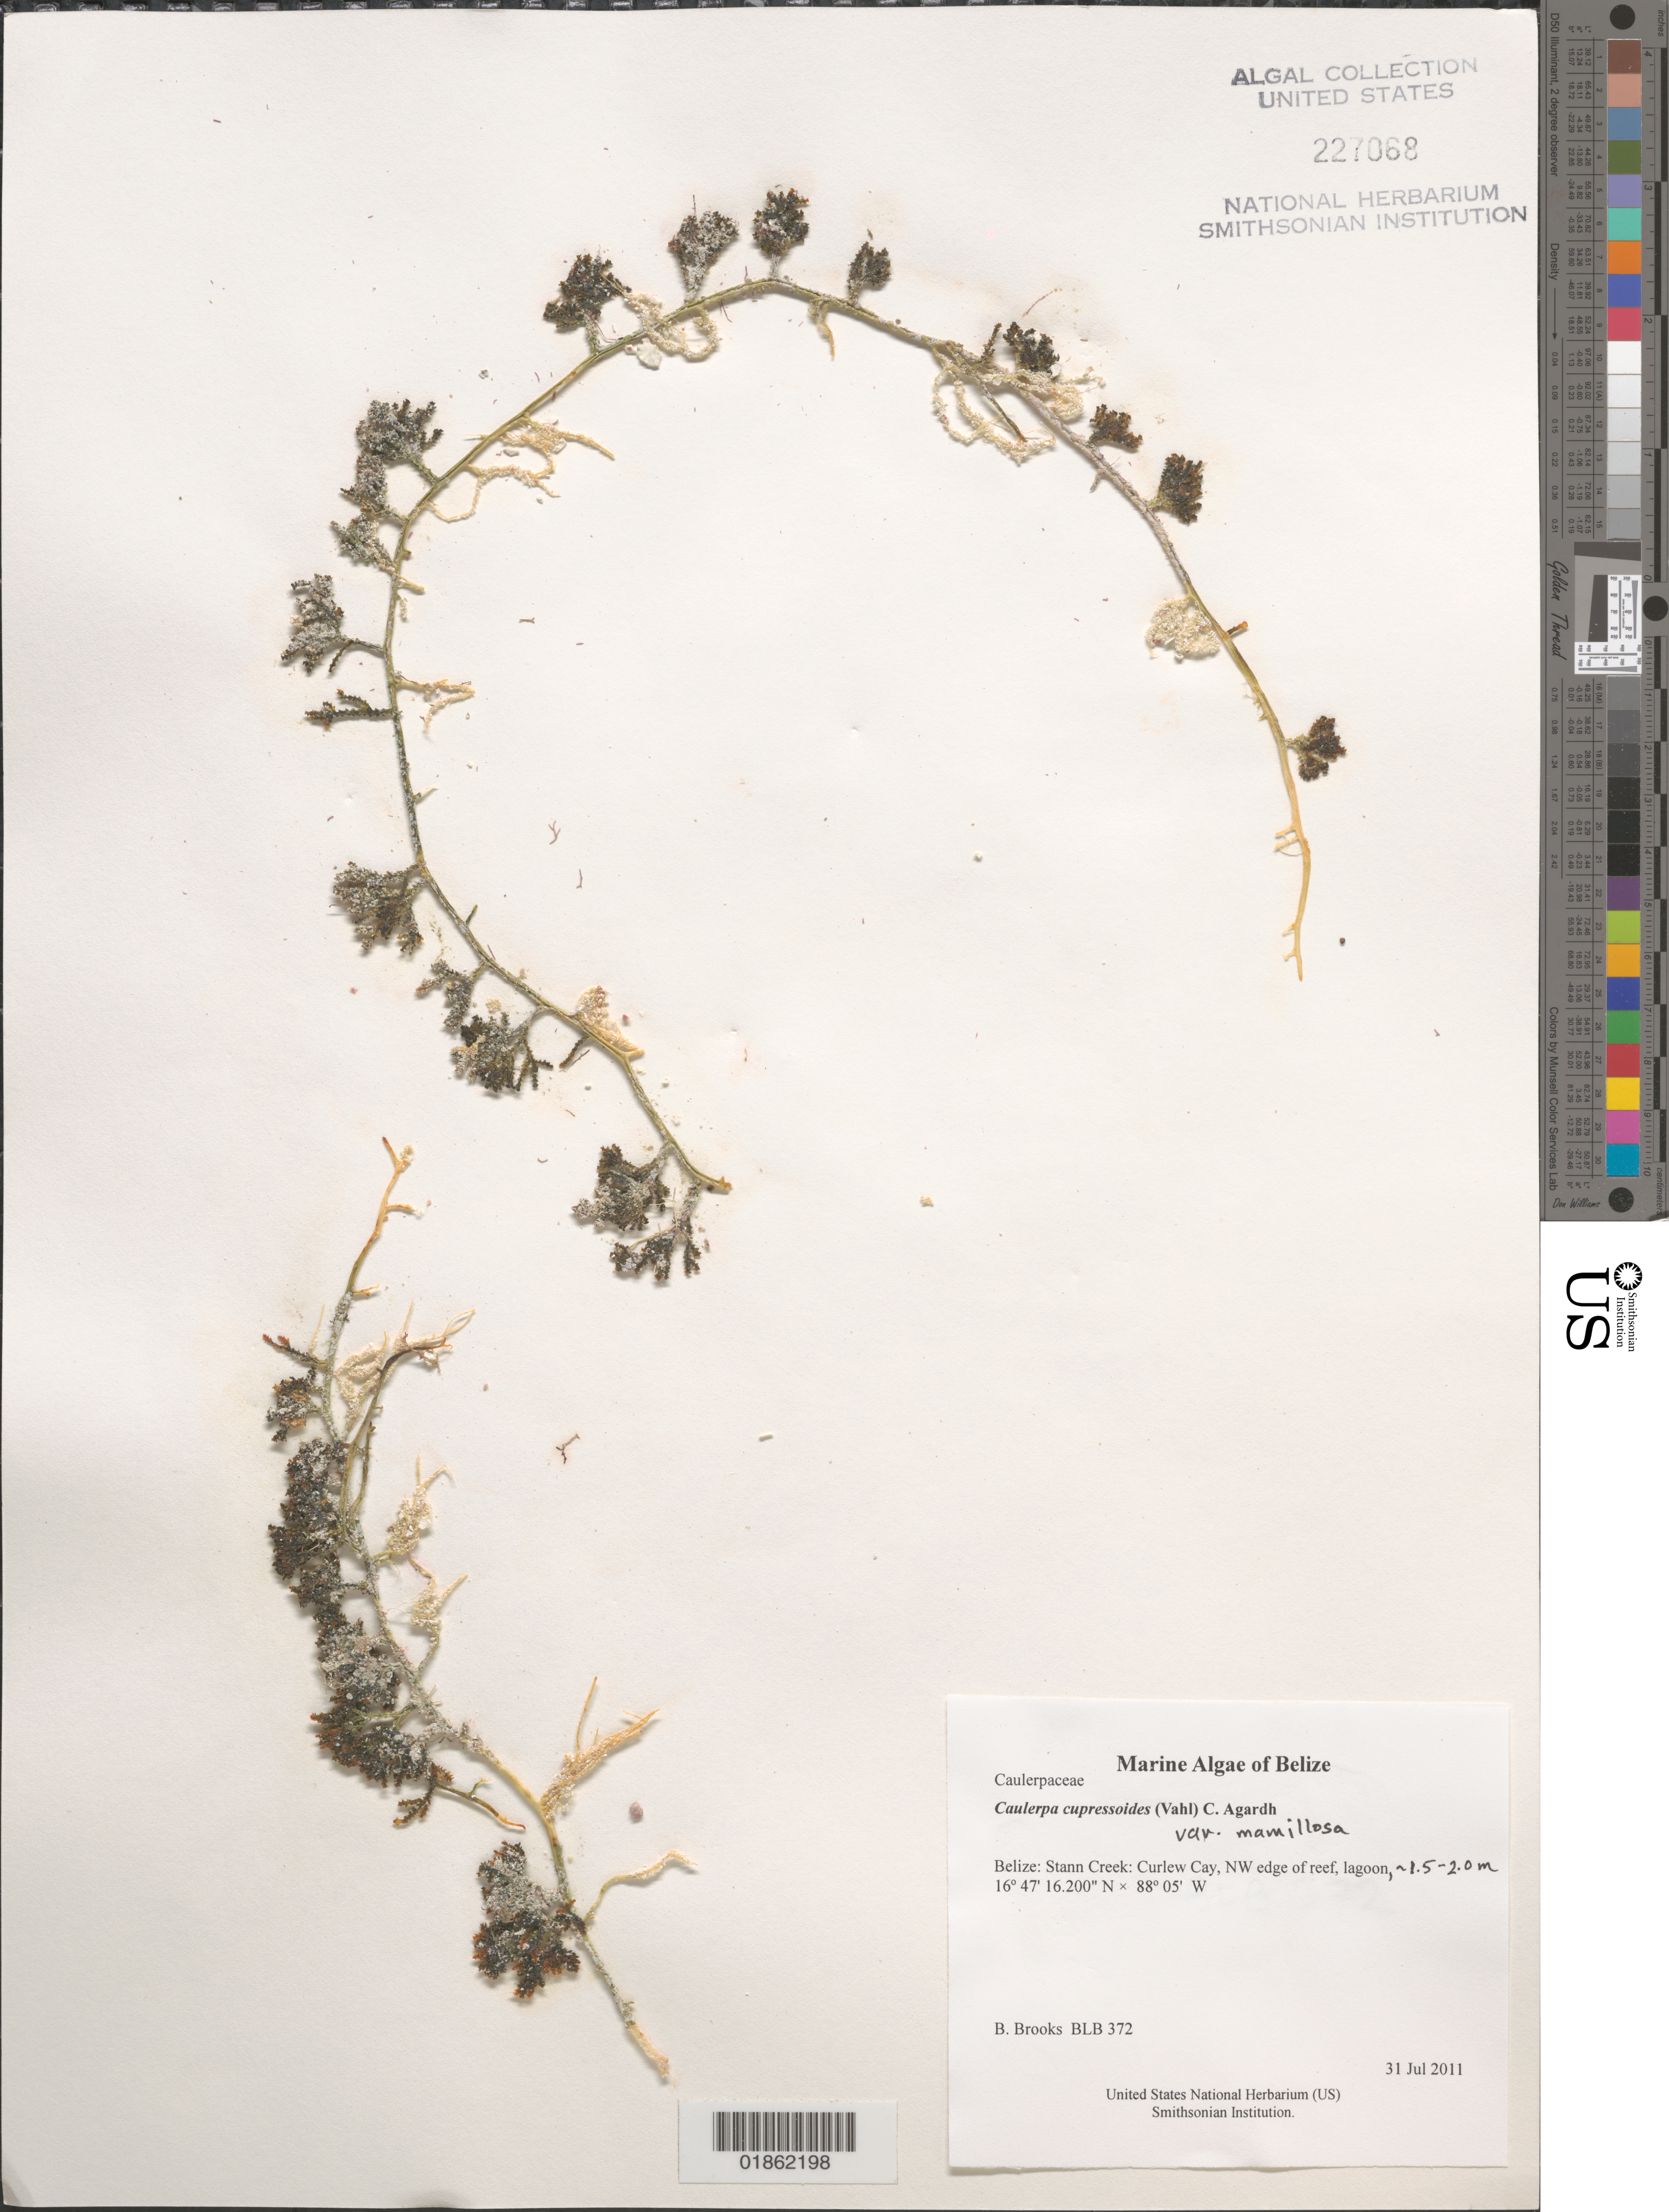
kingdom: Plantae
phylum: Chlorophyta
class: Ulvophyceae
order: Bryopsidales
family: Caulerpaceae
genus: Caulerpa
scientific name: Caulerpa cupressoides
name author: (Vahl) C. Agardh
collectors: B. Brooks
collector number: BLB 372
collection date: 2011-07-31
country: Belize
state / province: Stann Creek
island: Curlew Cay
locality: Curlew Cay, NW edge of reef, lagoon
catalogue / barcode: US 227068